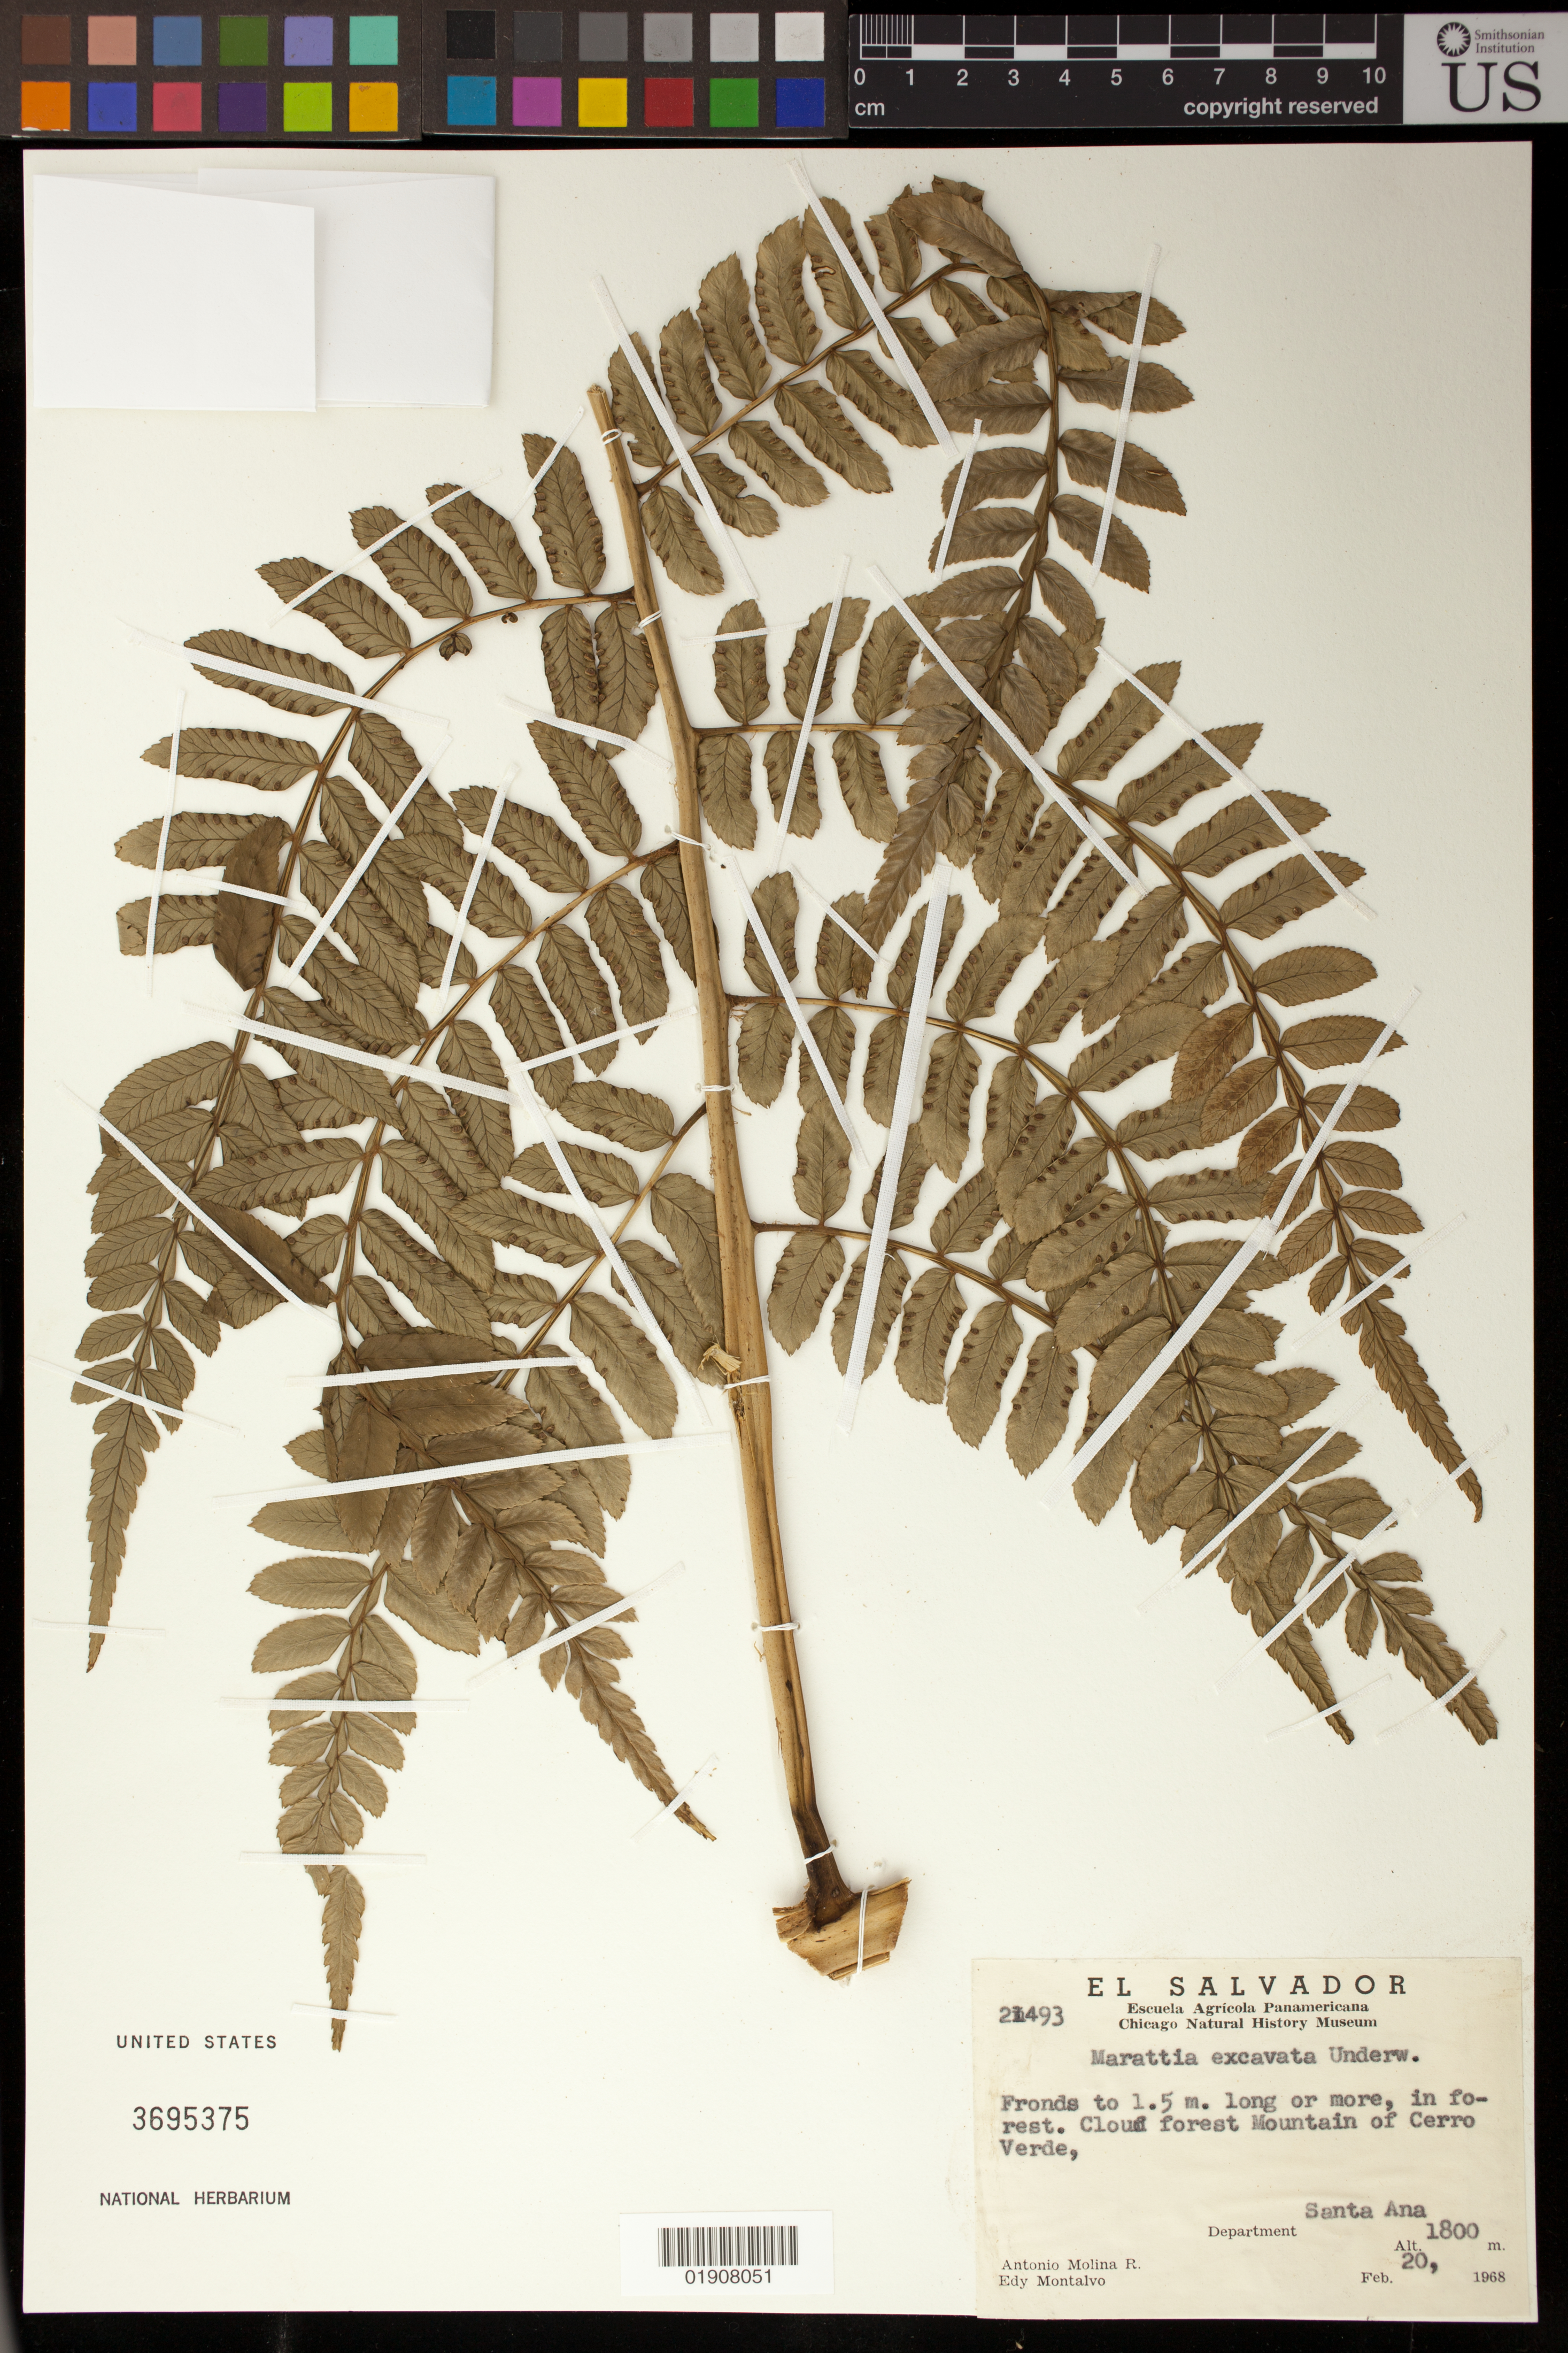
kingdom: Plantae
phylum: Tracheophyta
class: Polypodiopsida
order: Marattiales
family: Marattiaceae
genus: Marattia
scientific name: Marattia excavata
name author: Underw.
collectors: A. Molina R. & E. A. Montalvo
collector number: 21493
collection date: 1968-02-20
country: El Salvador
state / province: Santa Ana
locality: Mountain of Cerro Verde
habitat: Cloud forest.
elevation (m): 1800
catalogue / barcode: US 3695375